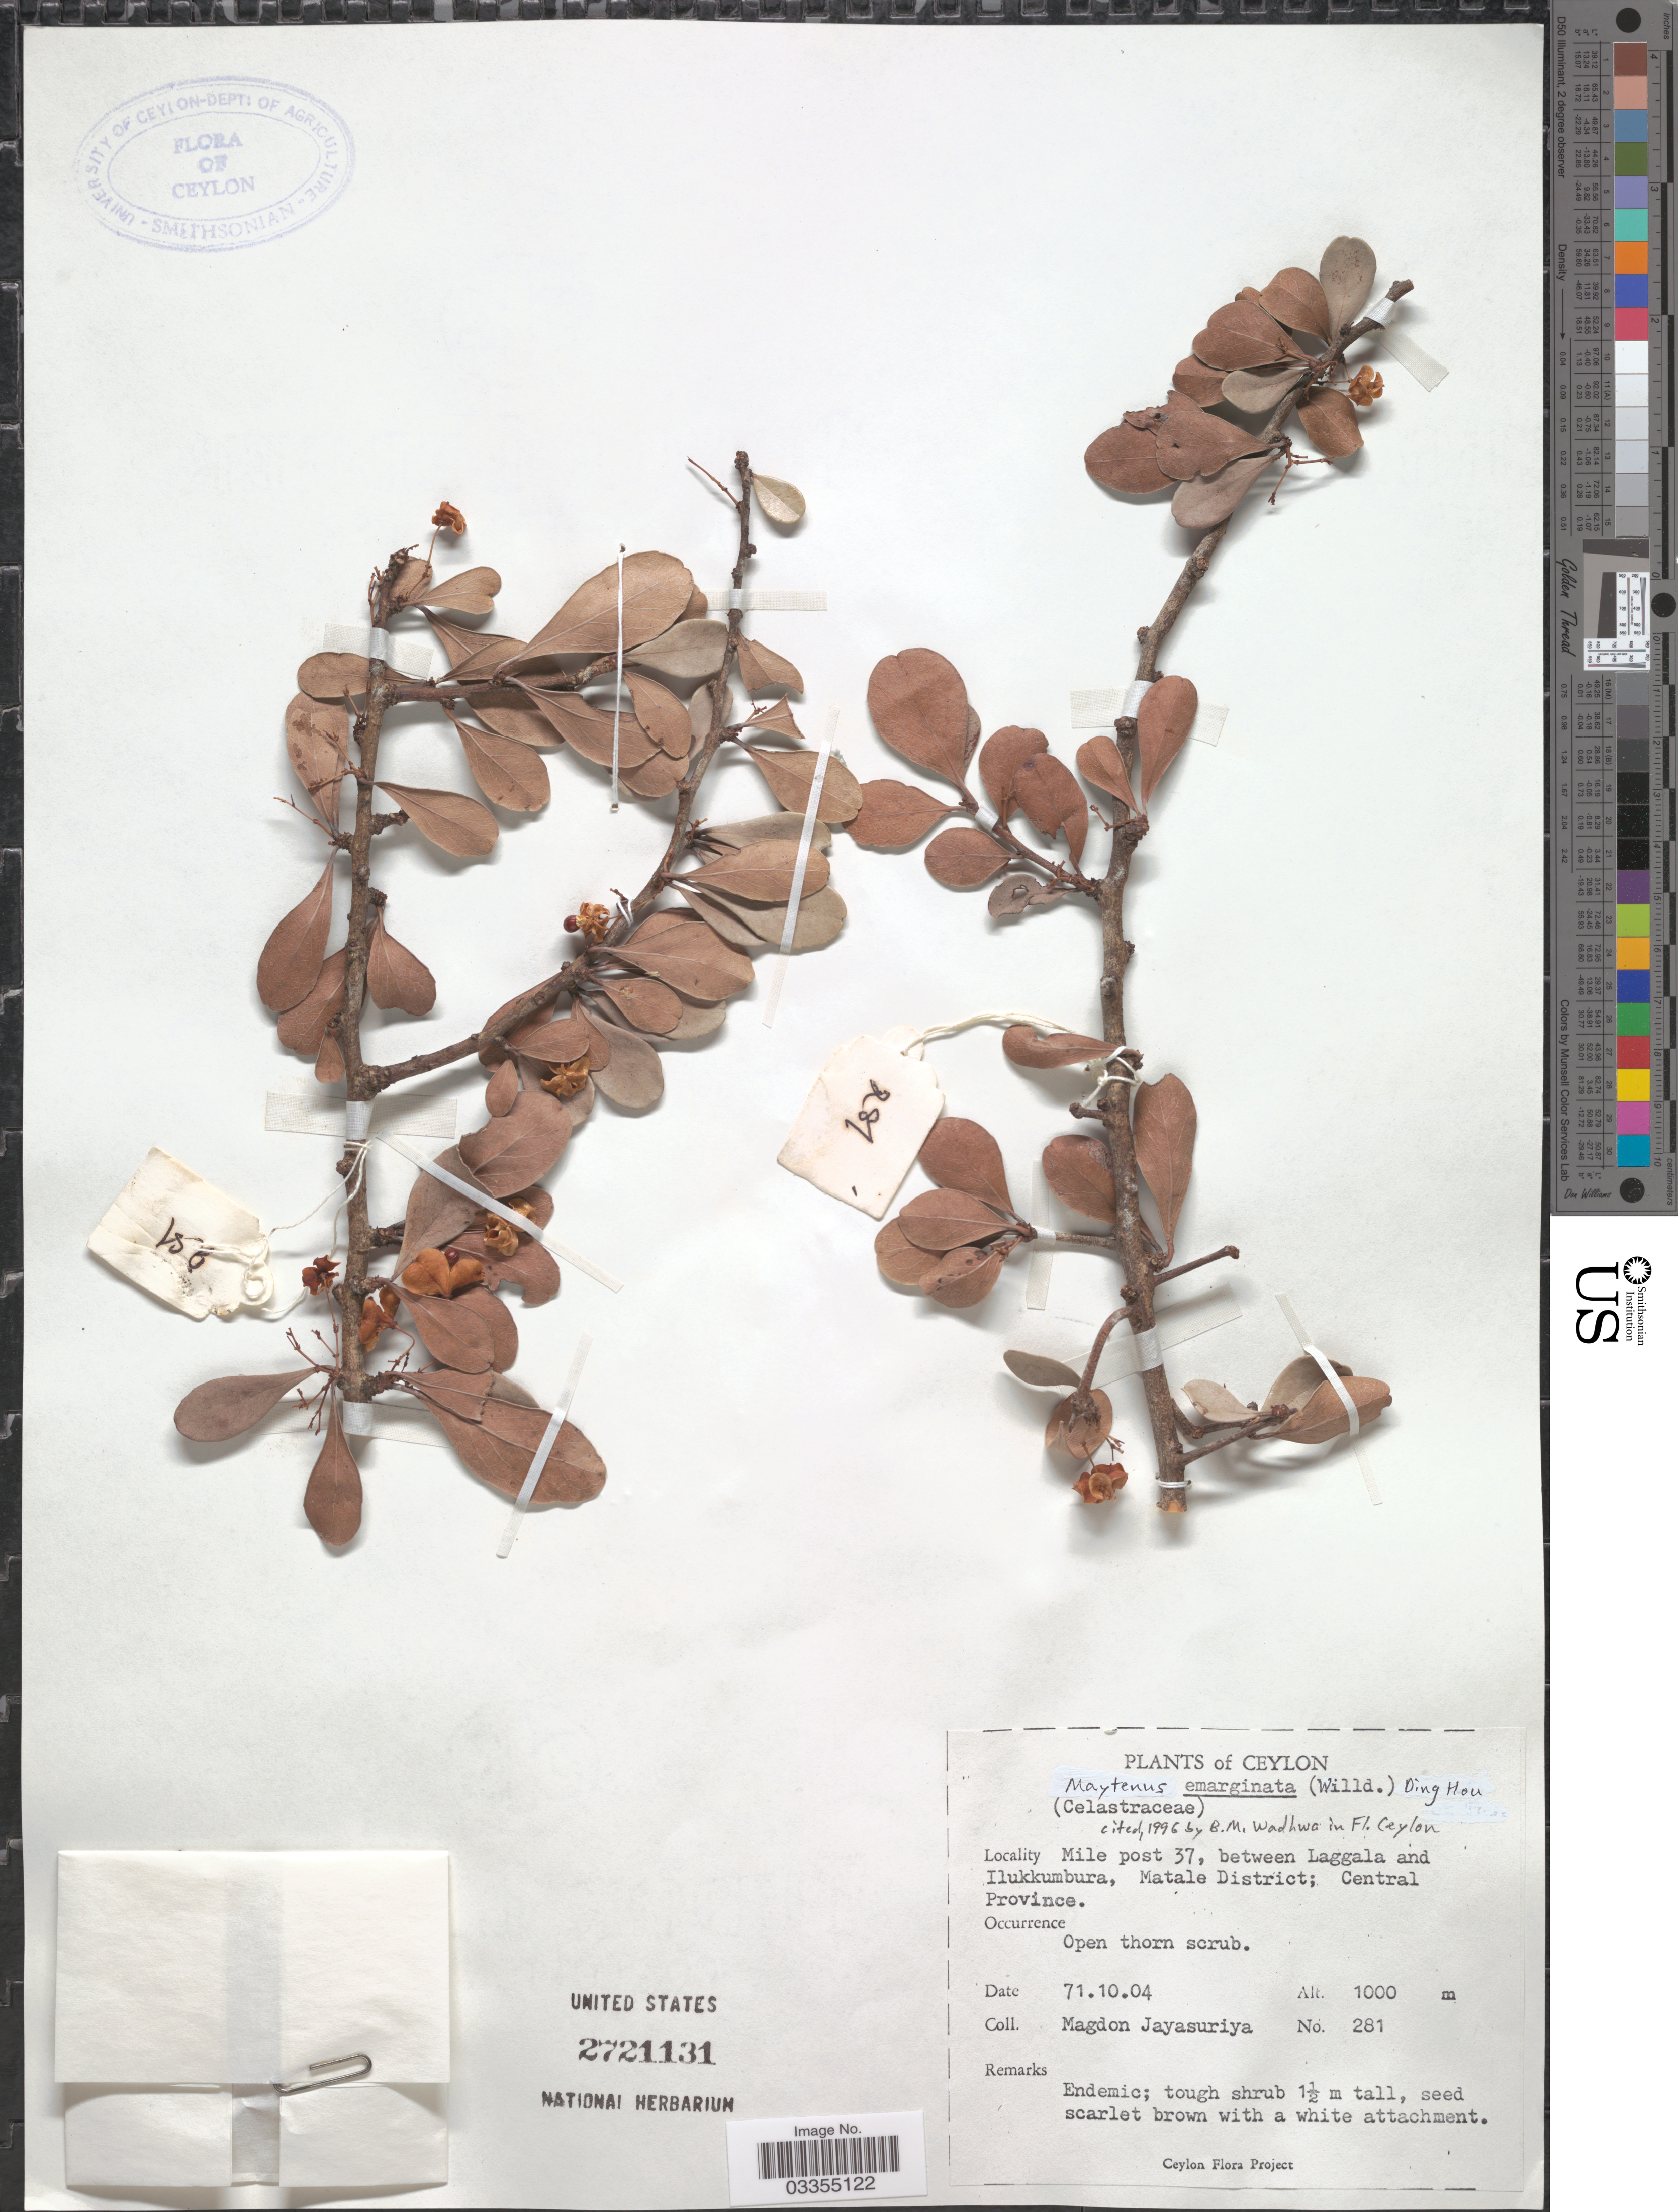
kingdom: Plantae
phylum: Tracheophyta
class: Magnoliopsida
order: Celastrales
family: Celastraceae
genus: Gymnosporia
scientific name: Gymnosporia emarginata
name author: (Willd.) Thwaites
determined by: Strong, Mark T., (BOT), Smithsonian Institution - National Museum of Natural History (UNITED STATES)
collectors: A. H. Jayasuriya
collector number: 281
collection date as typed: Transcribed d/m/y: 4/10/71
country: Sri Lanka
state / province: Central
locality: Ceylon. Mile post 37, between Laggala and Ilukkumbura, Matale District.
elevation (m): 1000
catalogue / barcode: US 2721131